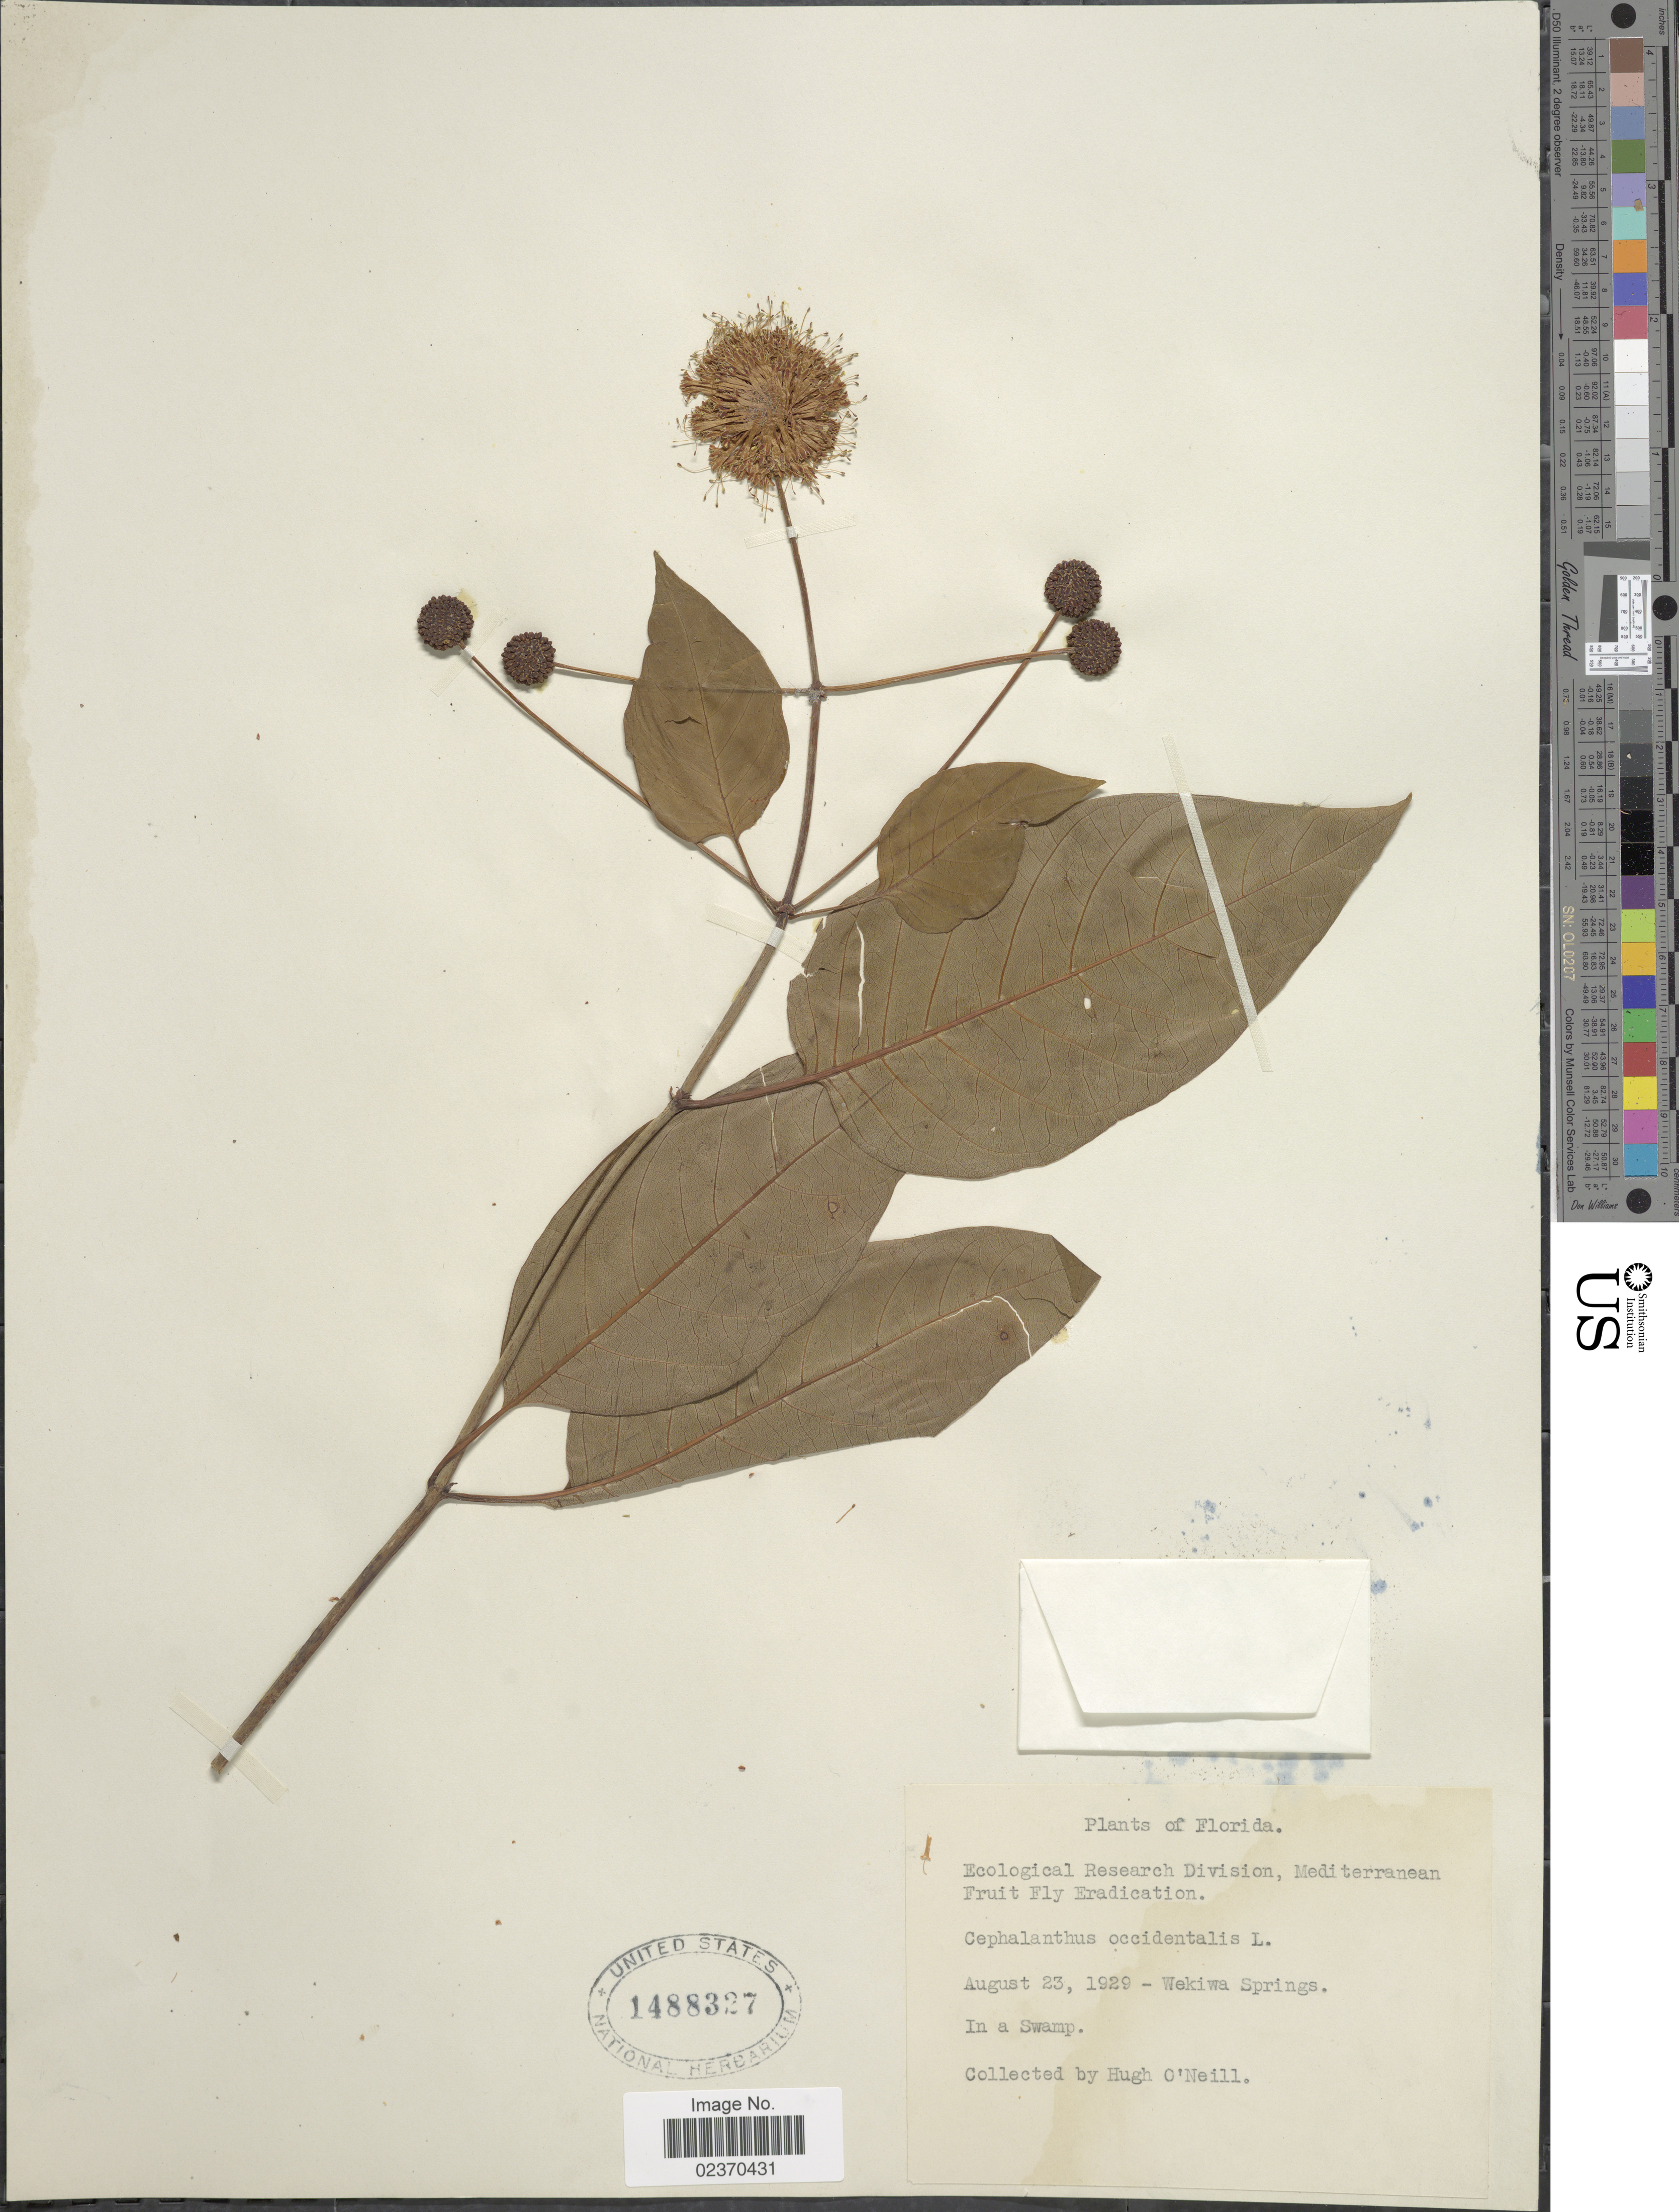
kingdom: Plantae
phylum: Tracheophyta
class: Magnoliopsida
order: Gentianales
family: Rubiaceae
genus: Cephalanthus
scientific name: Cephalanthus occidentalis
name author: L.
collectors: H. O'Neill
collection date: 1929-08-23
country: United States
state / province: Florida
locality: Wekiwa Springs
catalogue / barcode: US 1488327